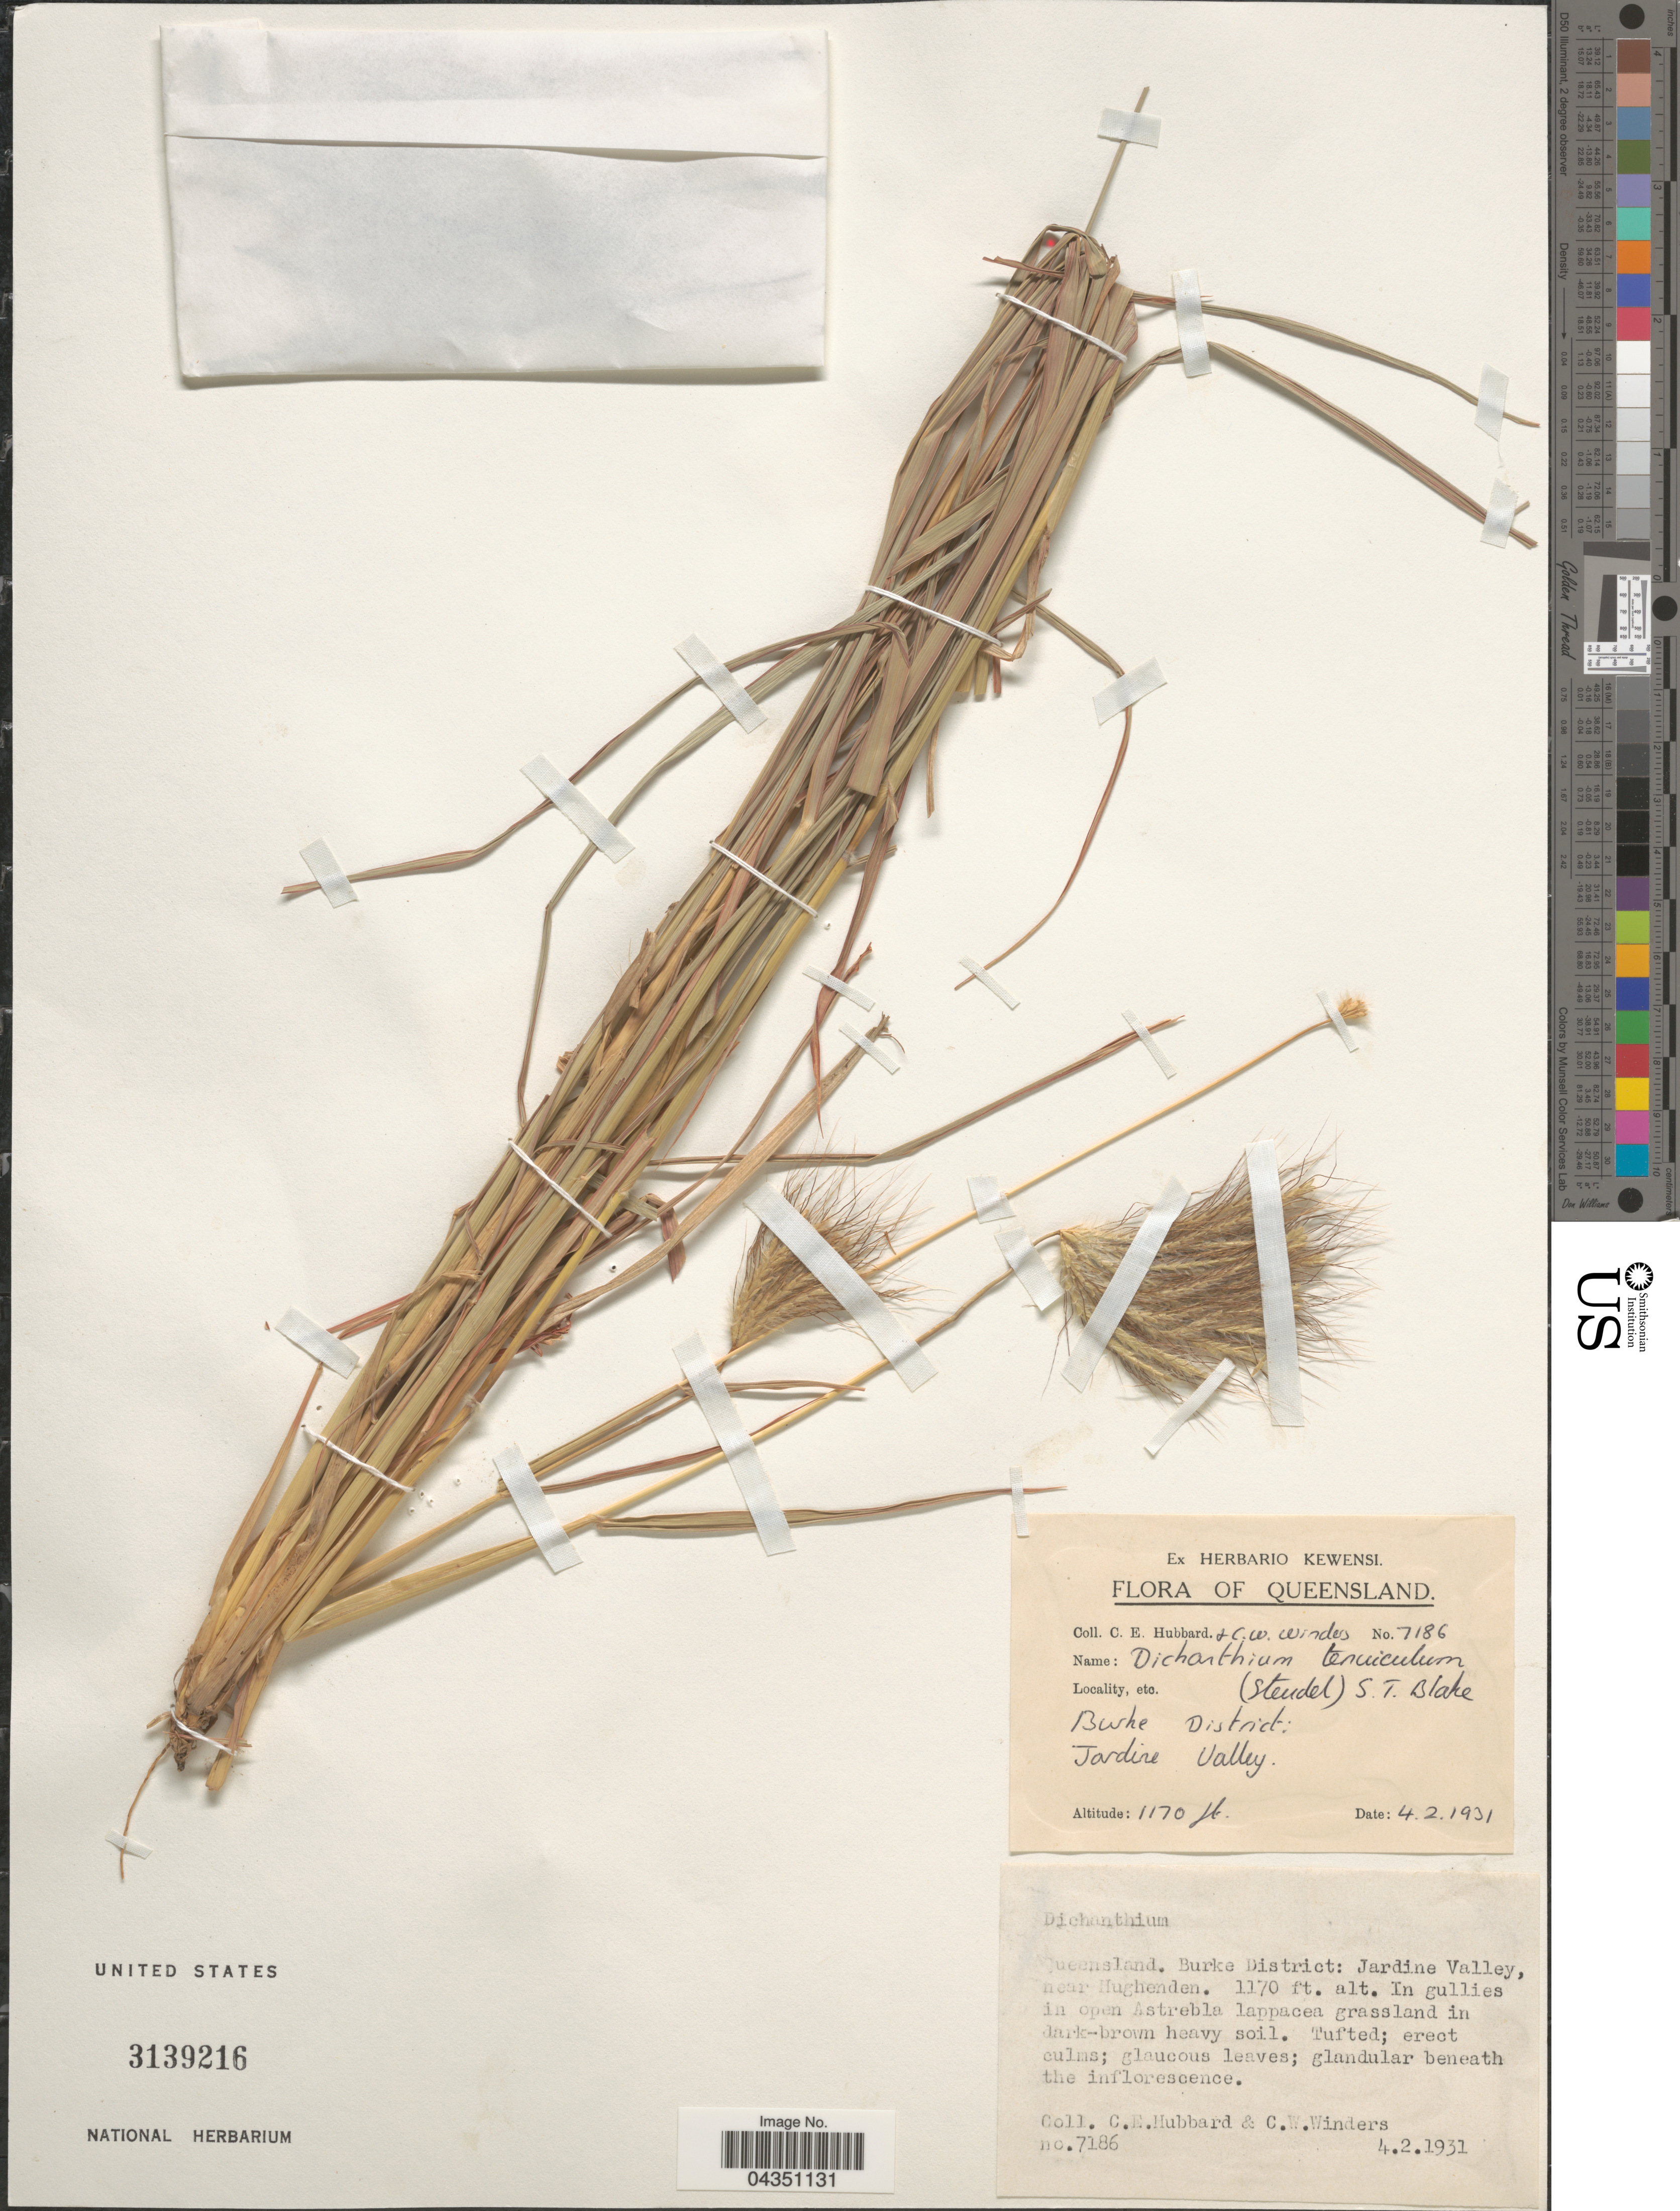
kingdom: Plantae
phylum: Tracheophyta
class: Liliopsida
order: Poales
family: Poaceae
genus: Dichanthium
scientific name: Dichanthium sericeum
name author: (R. Br.) A. Camus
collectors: C. E. Hubbard & C. Winders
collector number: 7186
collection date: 1931-02-04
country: Australia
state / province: Queensland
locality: Burke District: Jardine Valley, near Hughenden.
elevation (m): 357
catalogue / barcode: US 3139216